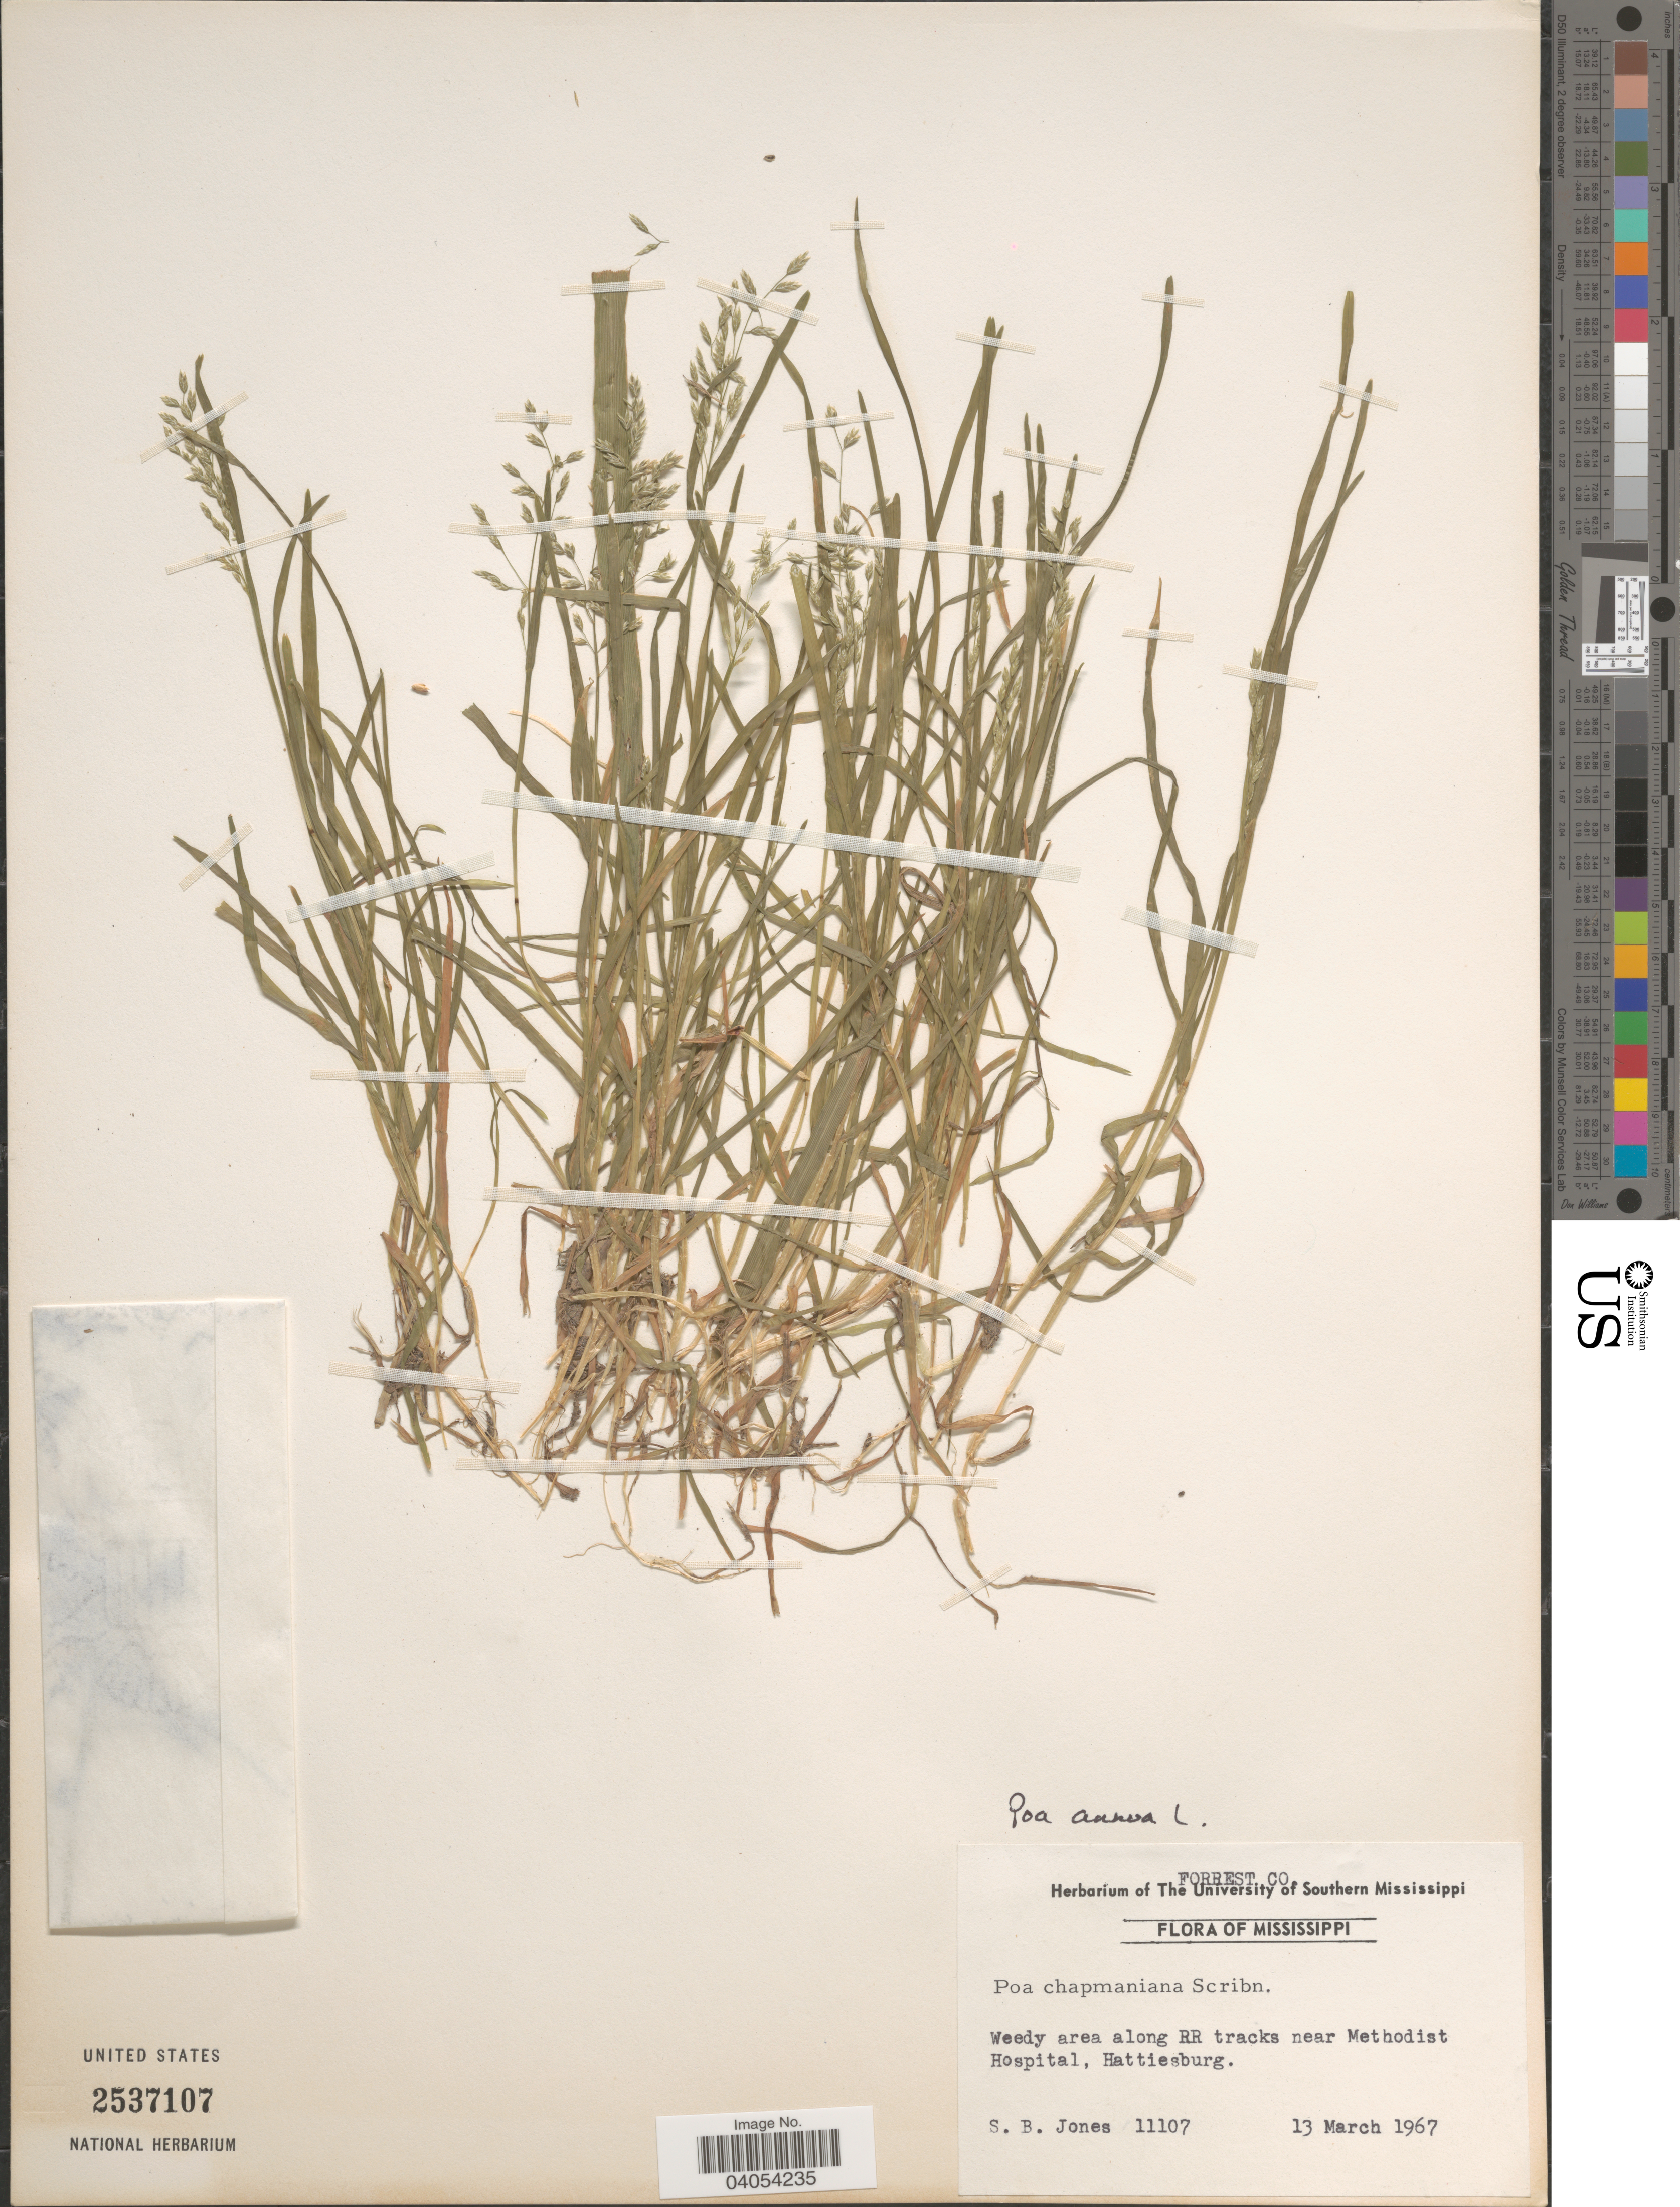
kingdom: Plantae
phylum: Tracheophyta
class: Liliopsida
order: Poales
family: Poaceae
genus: Poa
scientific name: Poa annua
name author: L.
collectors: S. B. Jones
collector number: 11107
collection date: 1967-03-13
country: United States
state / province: Mississippi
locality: Forrest Co. Area along RR tracks near Methodist Hospital, Hattiesburg.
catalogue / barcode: US 2537107